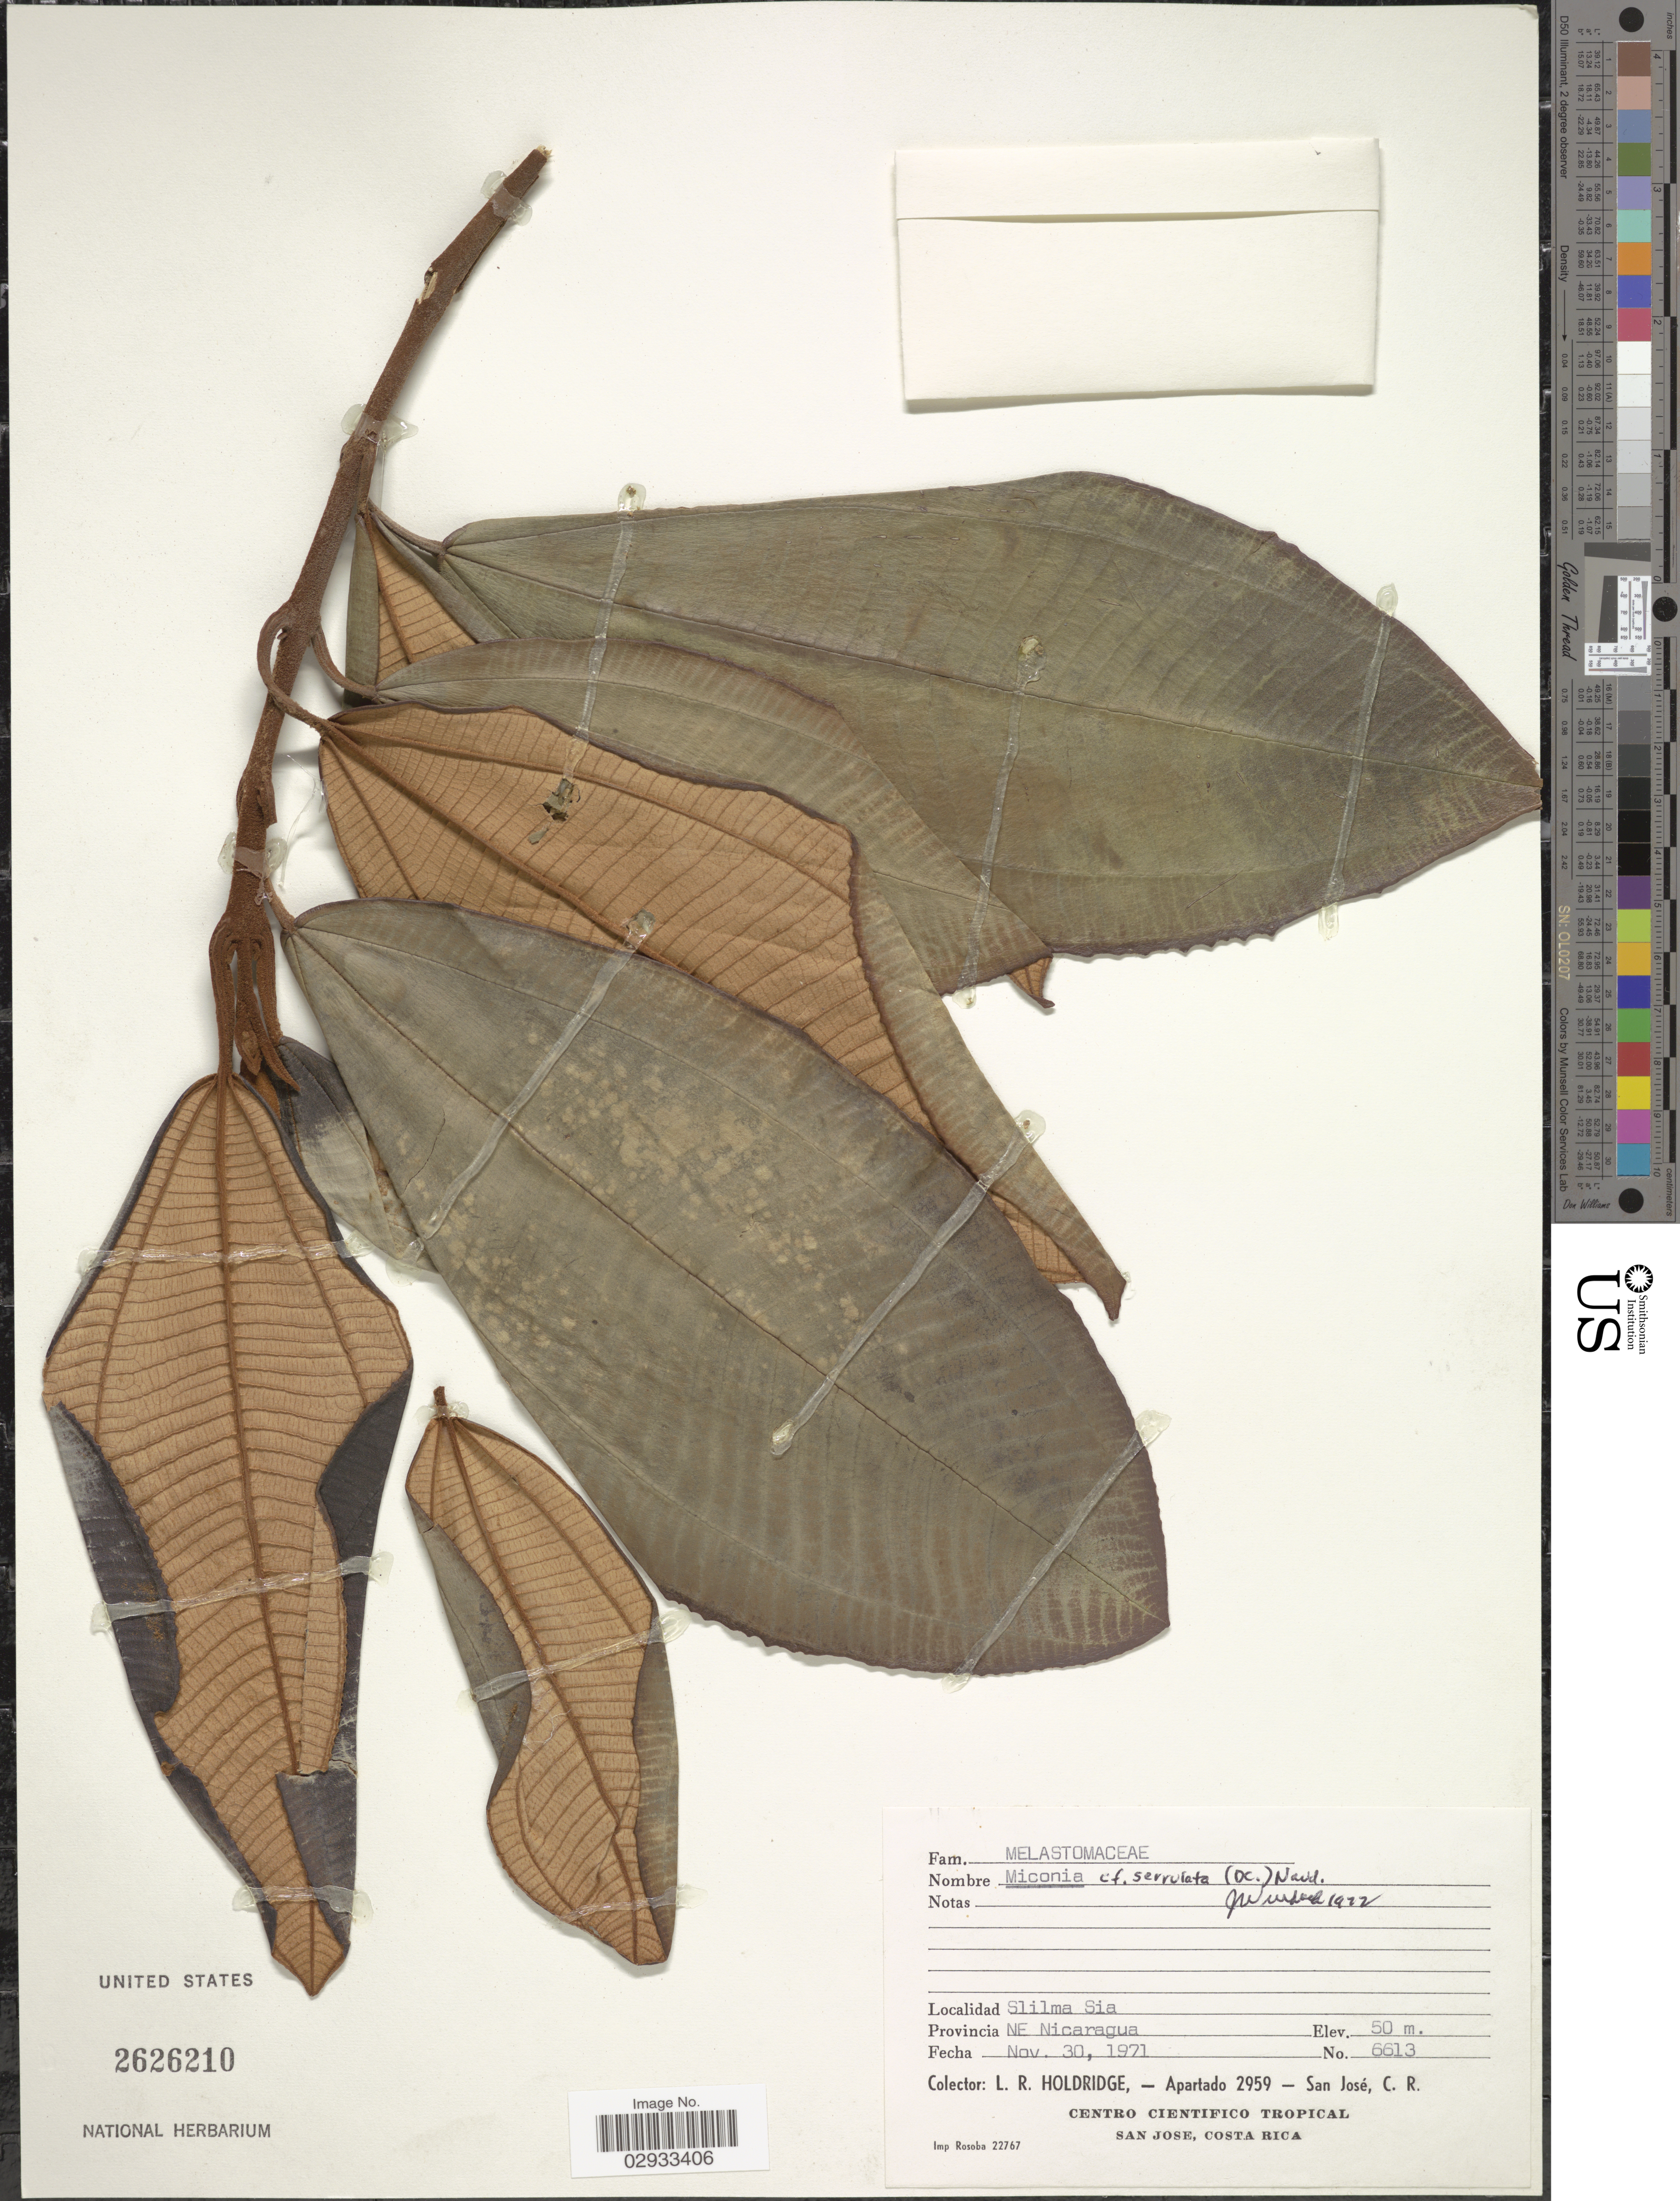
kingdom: Plantae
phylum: Tracheophyta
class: Magnoliopsida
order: Myrtales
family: Melastomataceae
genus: Miconia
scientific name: Miconia serrulata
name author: (DC.) Naudin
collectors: L. Holdridge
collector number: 6613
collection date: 1971-11-30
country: Nicaragua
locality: Slilma Sia. Provincia NE Nicaragua.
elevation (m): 50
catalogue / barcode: US 2626210